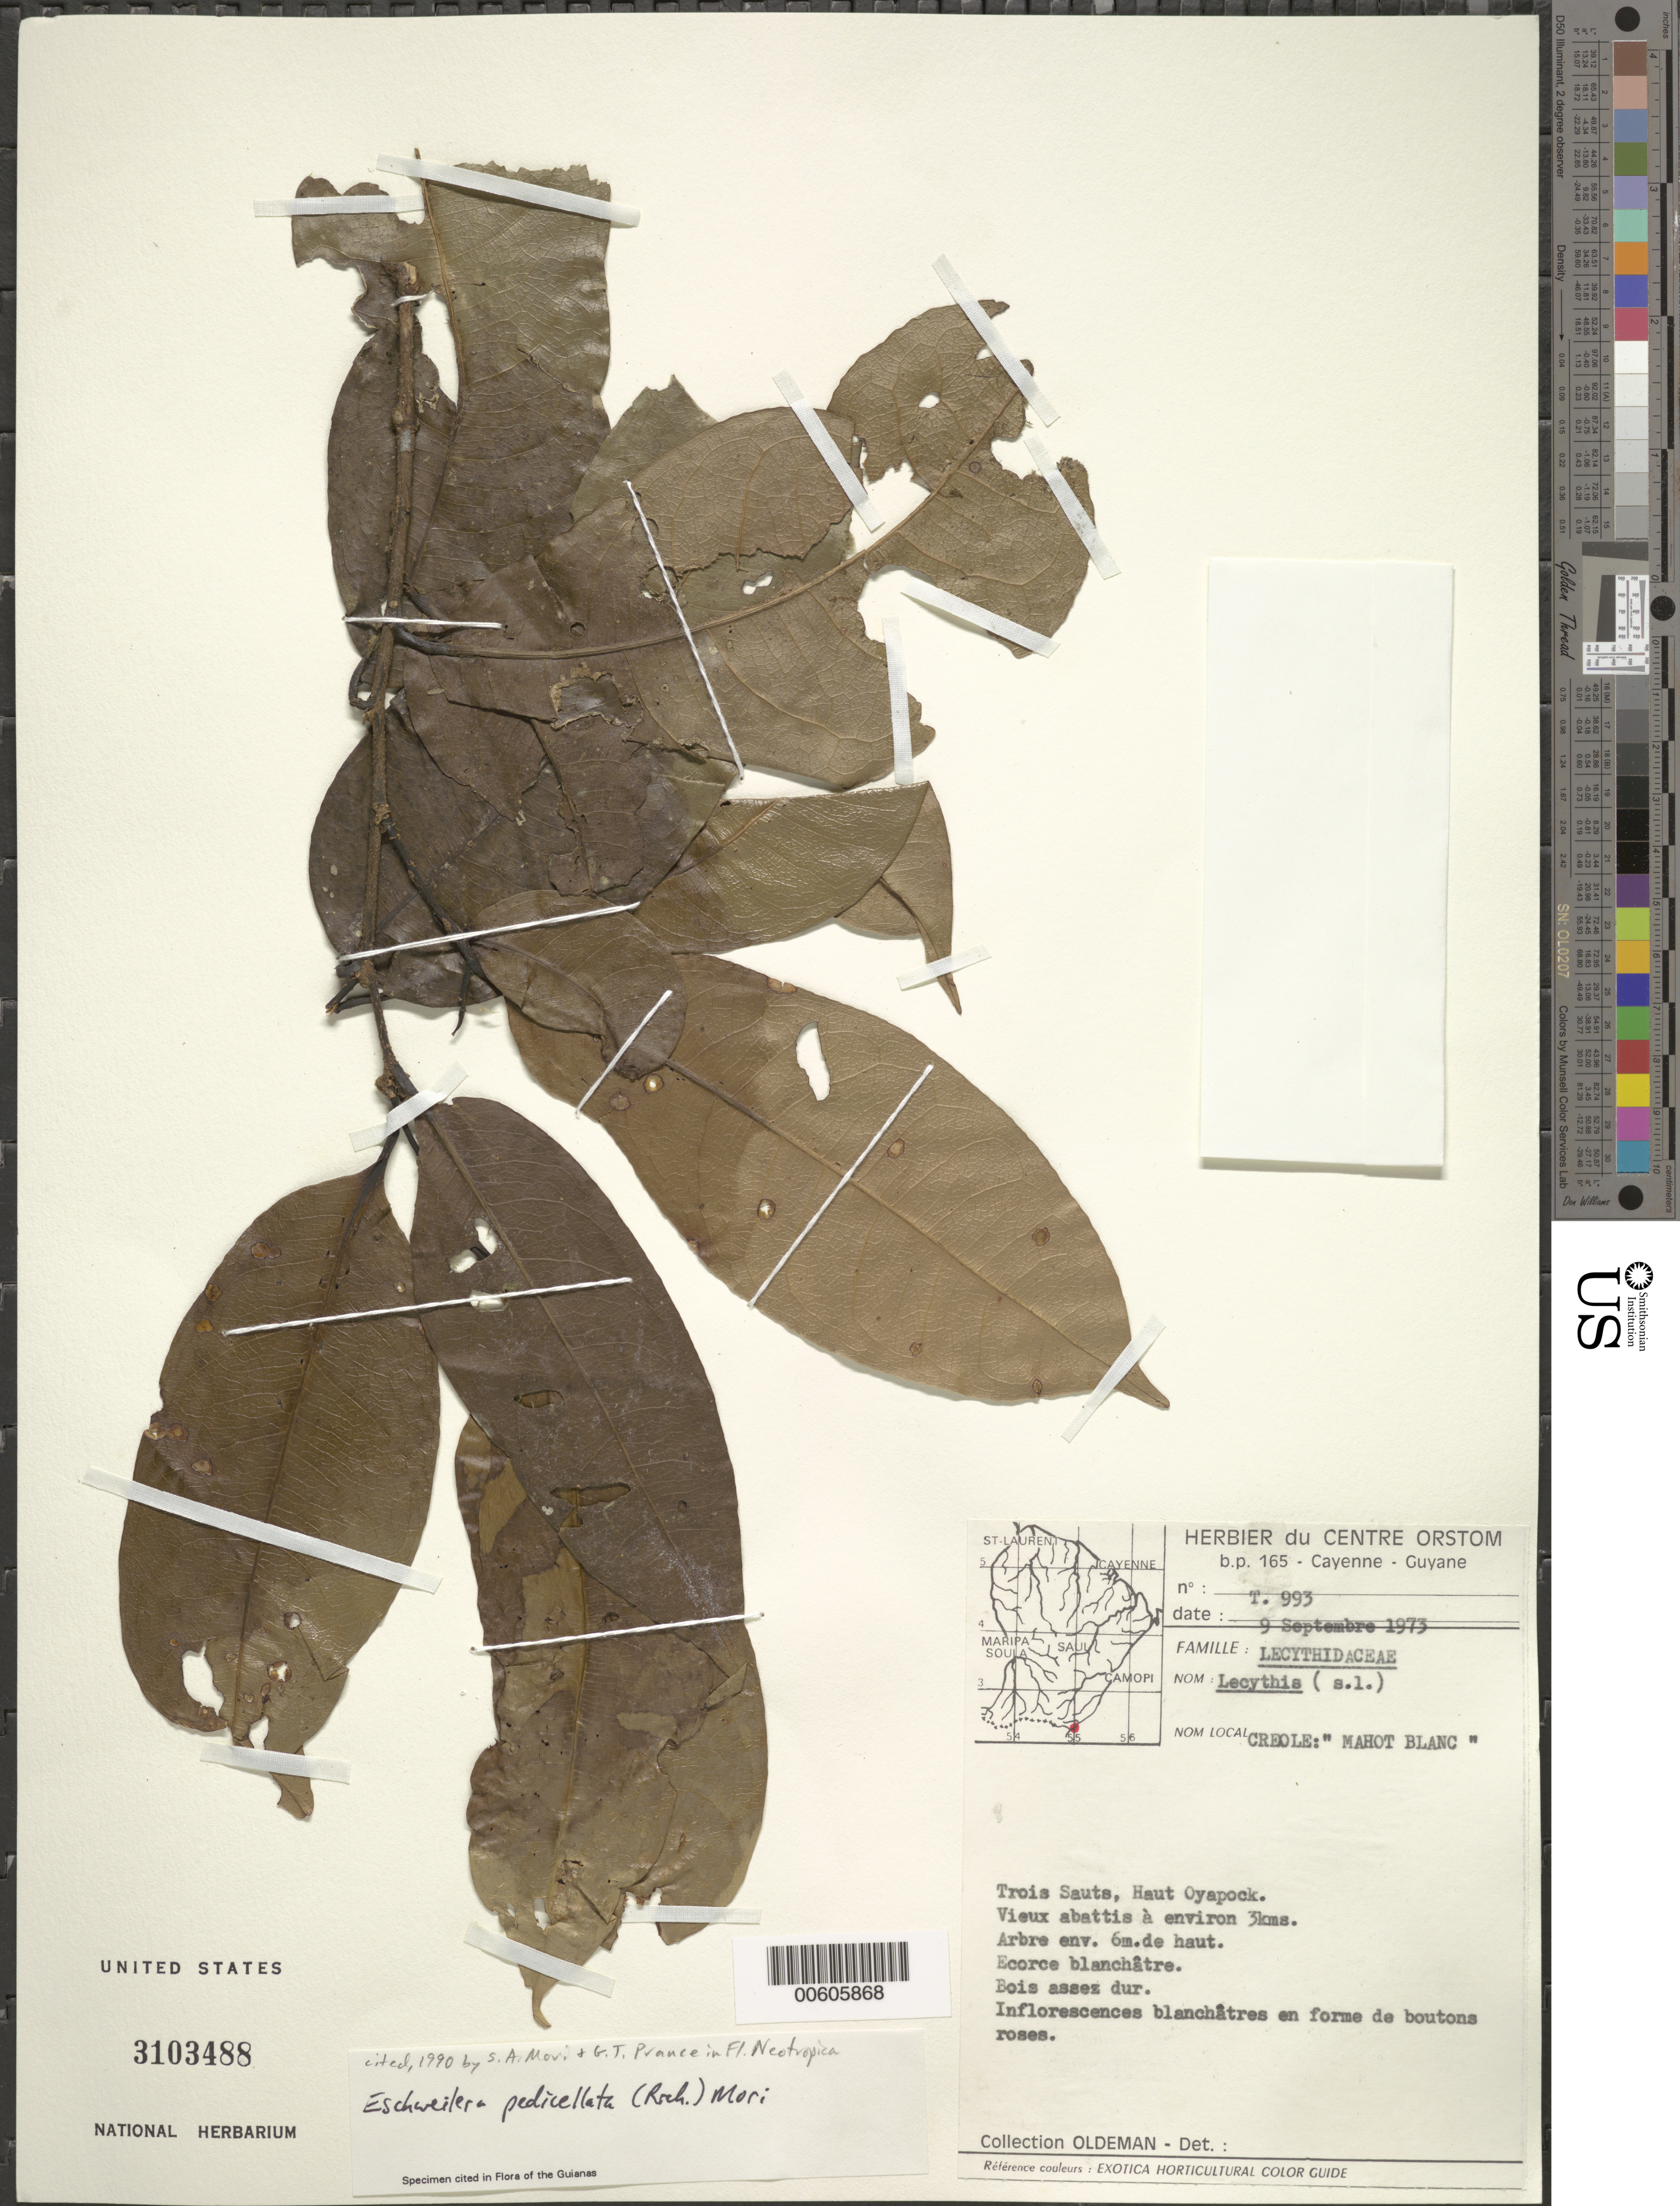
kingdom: Plantae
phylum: Tracheophyta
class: Magnoliopsida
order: Ericales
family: Lecythidaceae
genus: Eschweilera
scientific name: Eschweilera pedicellata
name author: (Rich.) S.A. Mori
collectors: R. Oldeman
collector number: T 993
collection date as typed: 9-Sep-73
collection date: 1973-09-09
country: French Guiana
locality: Trois Sauts, Haut Oyapock, vieux abattis a environ 3 km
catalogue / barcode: US 3103488